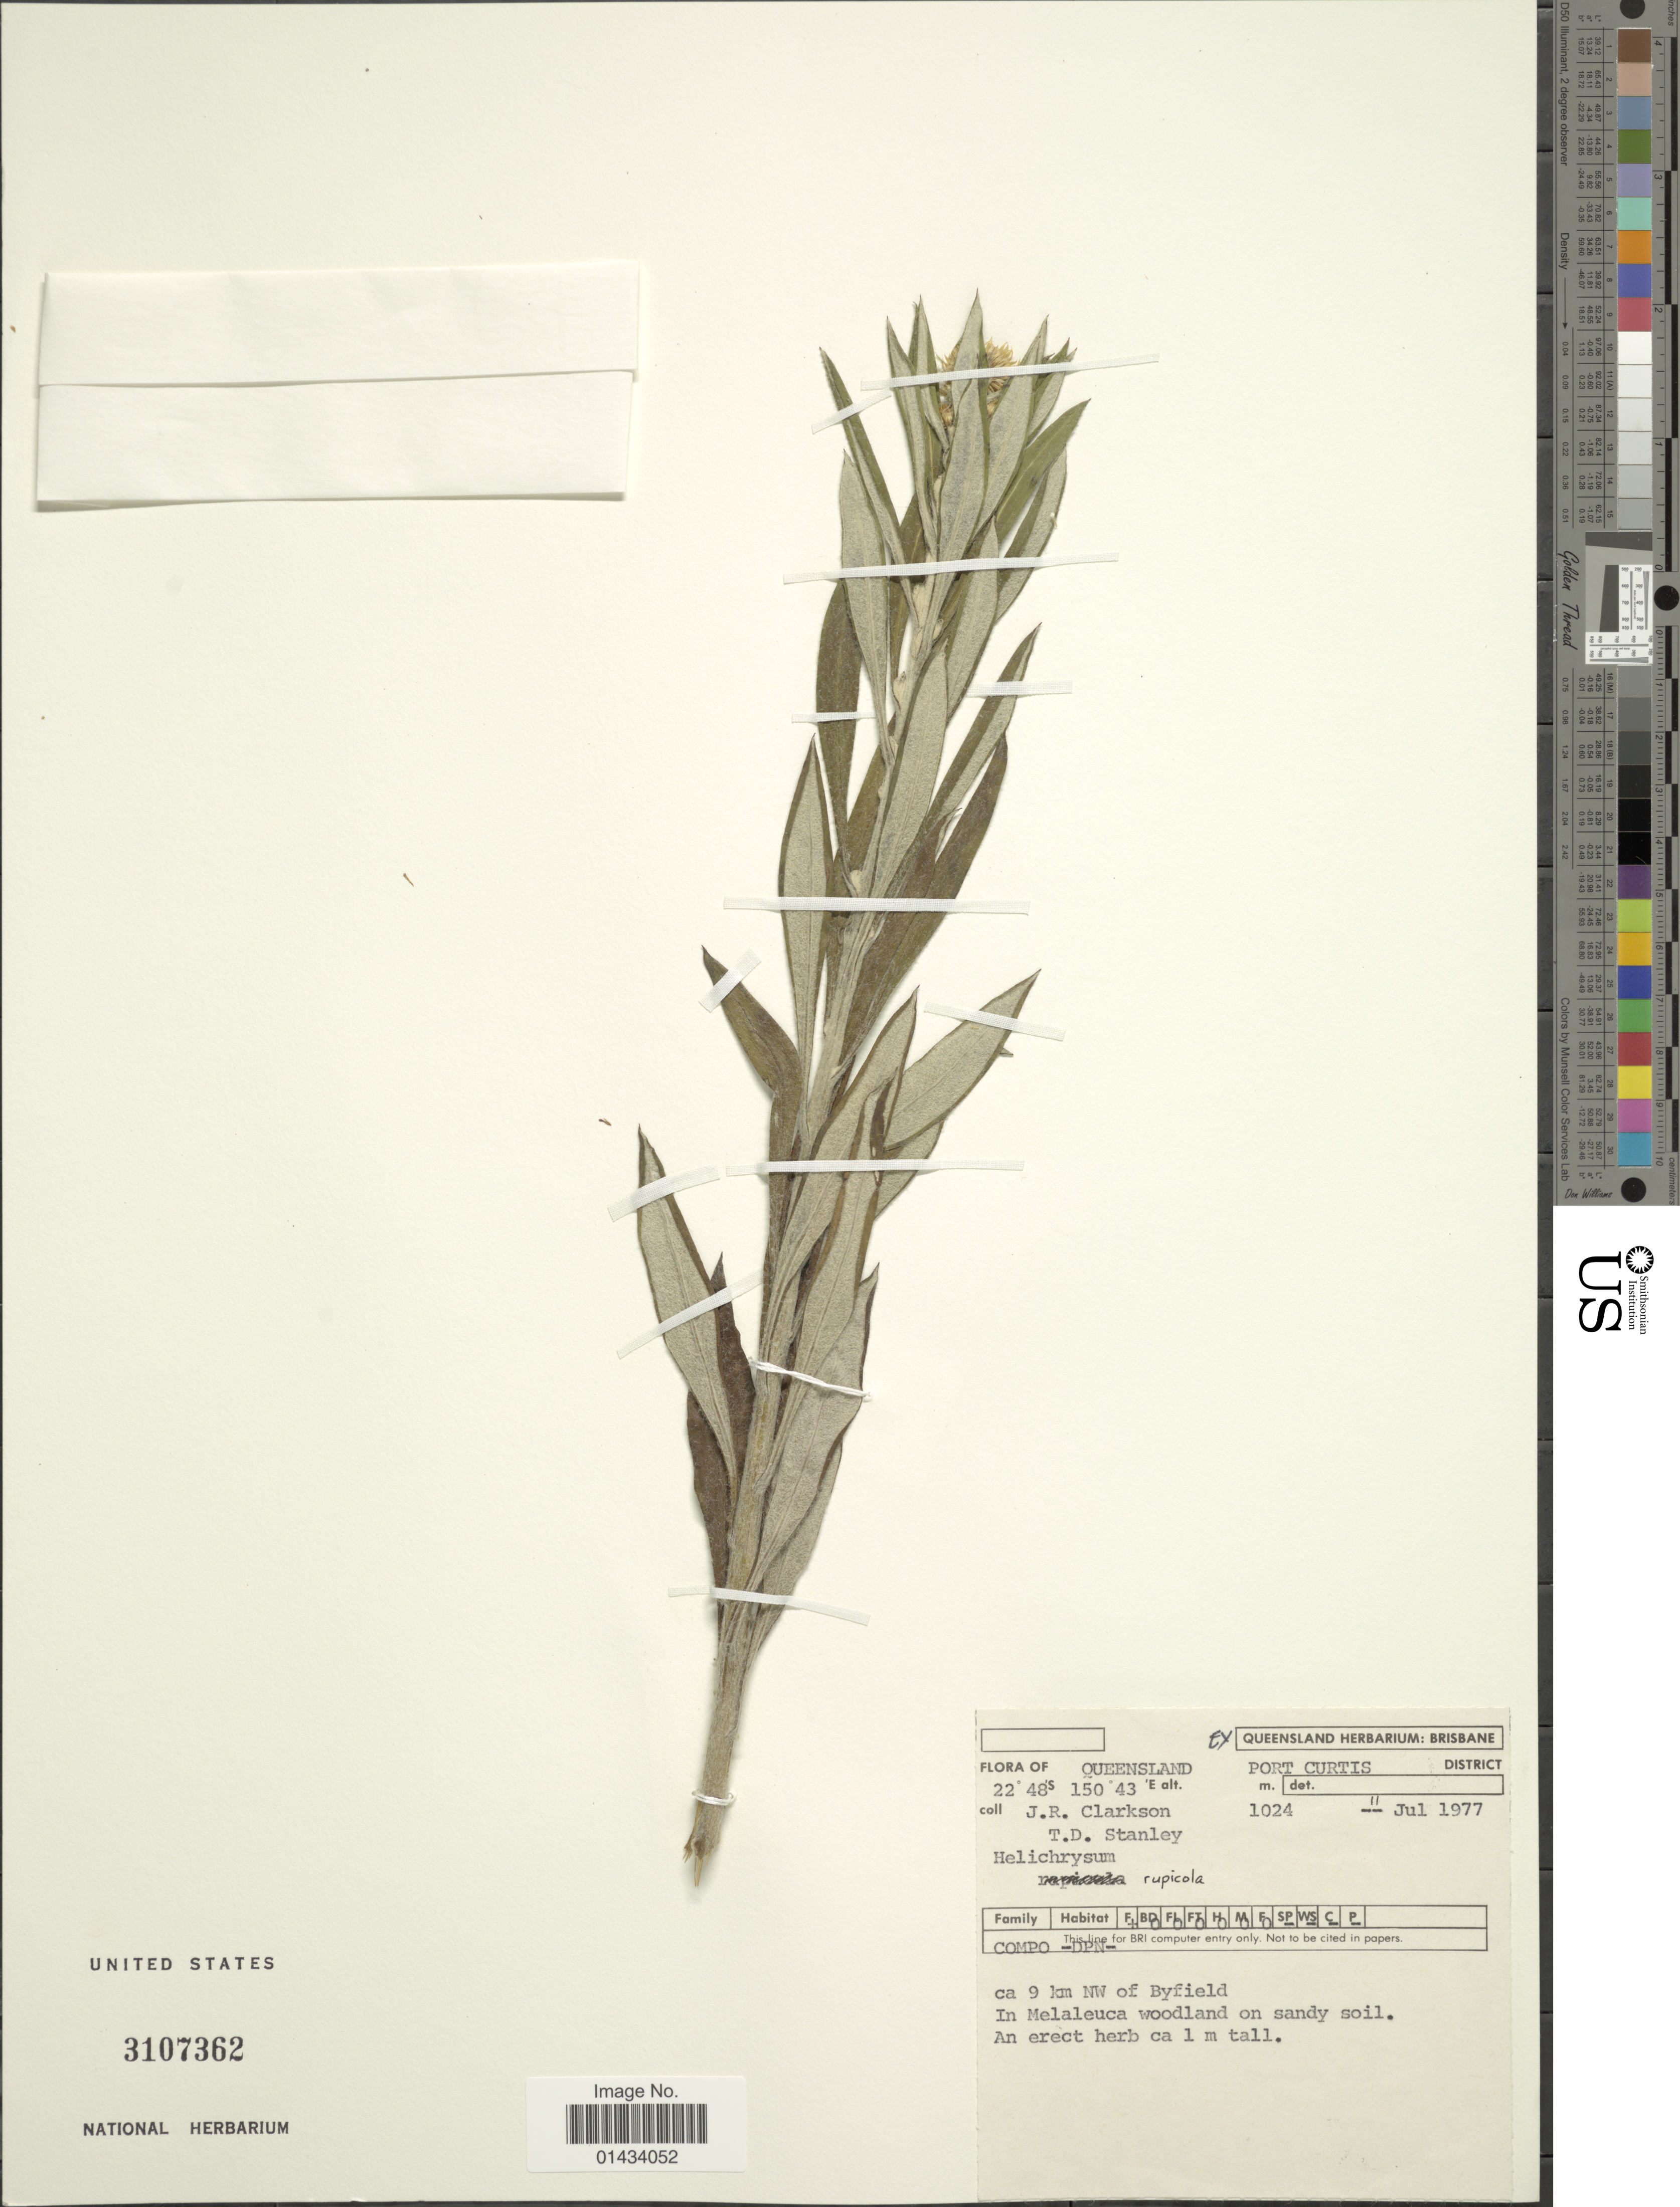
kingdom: Plantae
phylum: Tracheophyta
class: Magnoliopsida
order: Asterales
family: Asteraceae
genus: Coronidium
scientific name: Coronidium rupicola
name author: (DC.) Paul G. Wilson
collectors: J. Clarkson & T. Stanley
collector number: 1024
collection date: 1977-07-11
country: Australia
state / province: Queensland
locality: Ca 9 km NW of Byfield, in Melaleuca woodland on sandy soil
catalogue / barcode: US 3107362